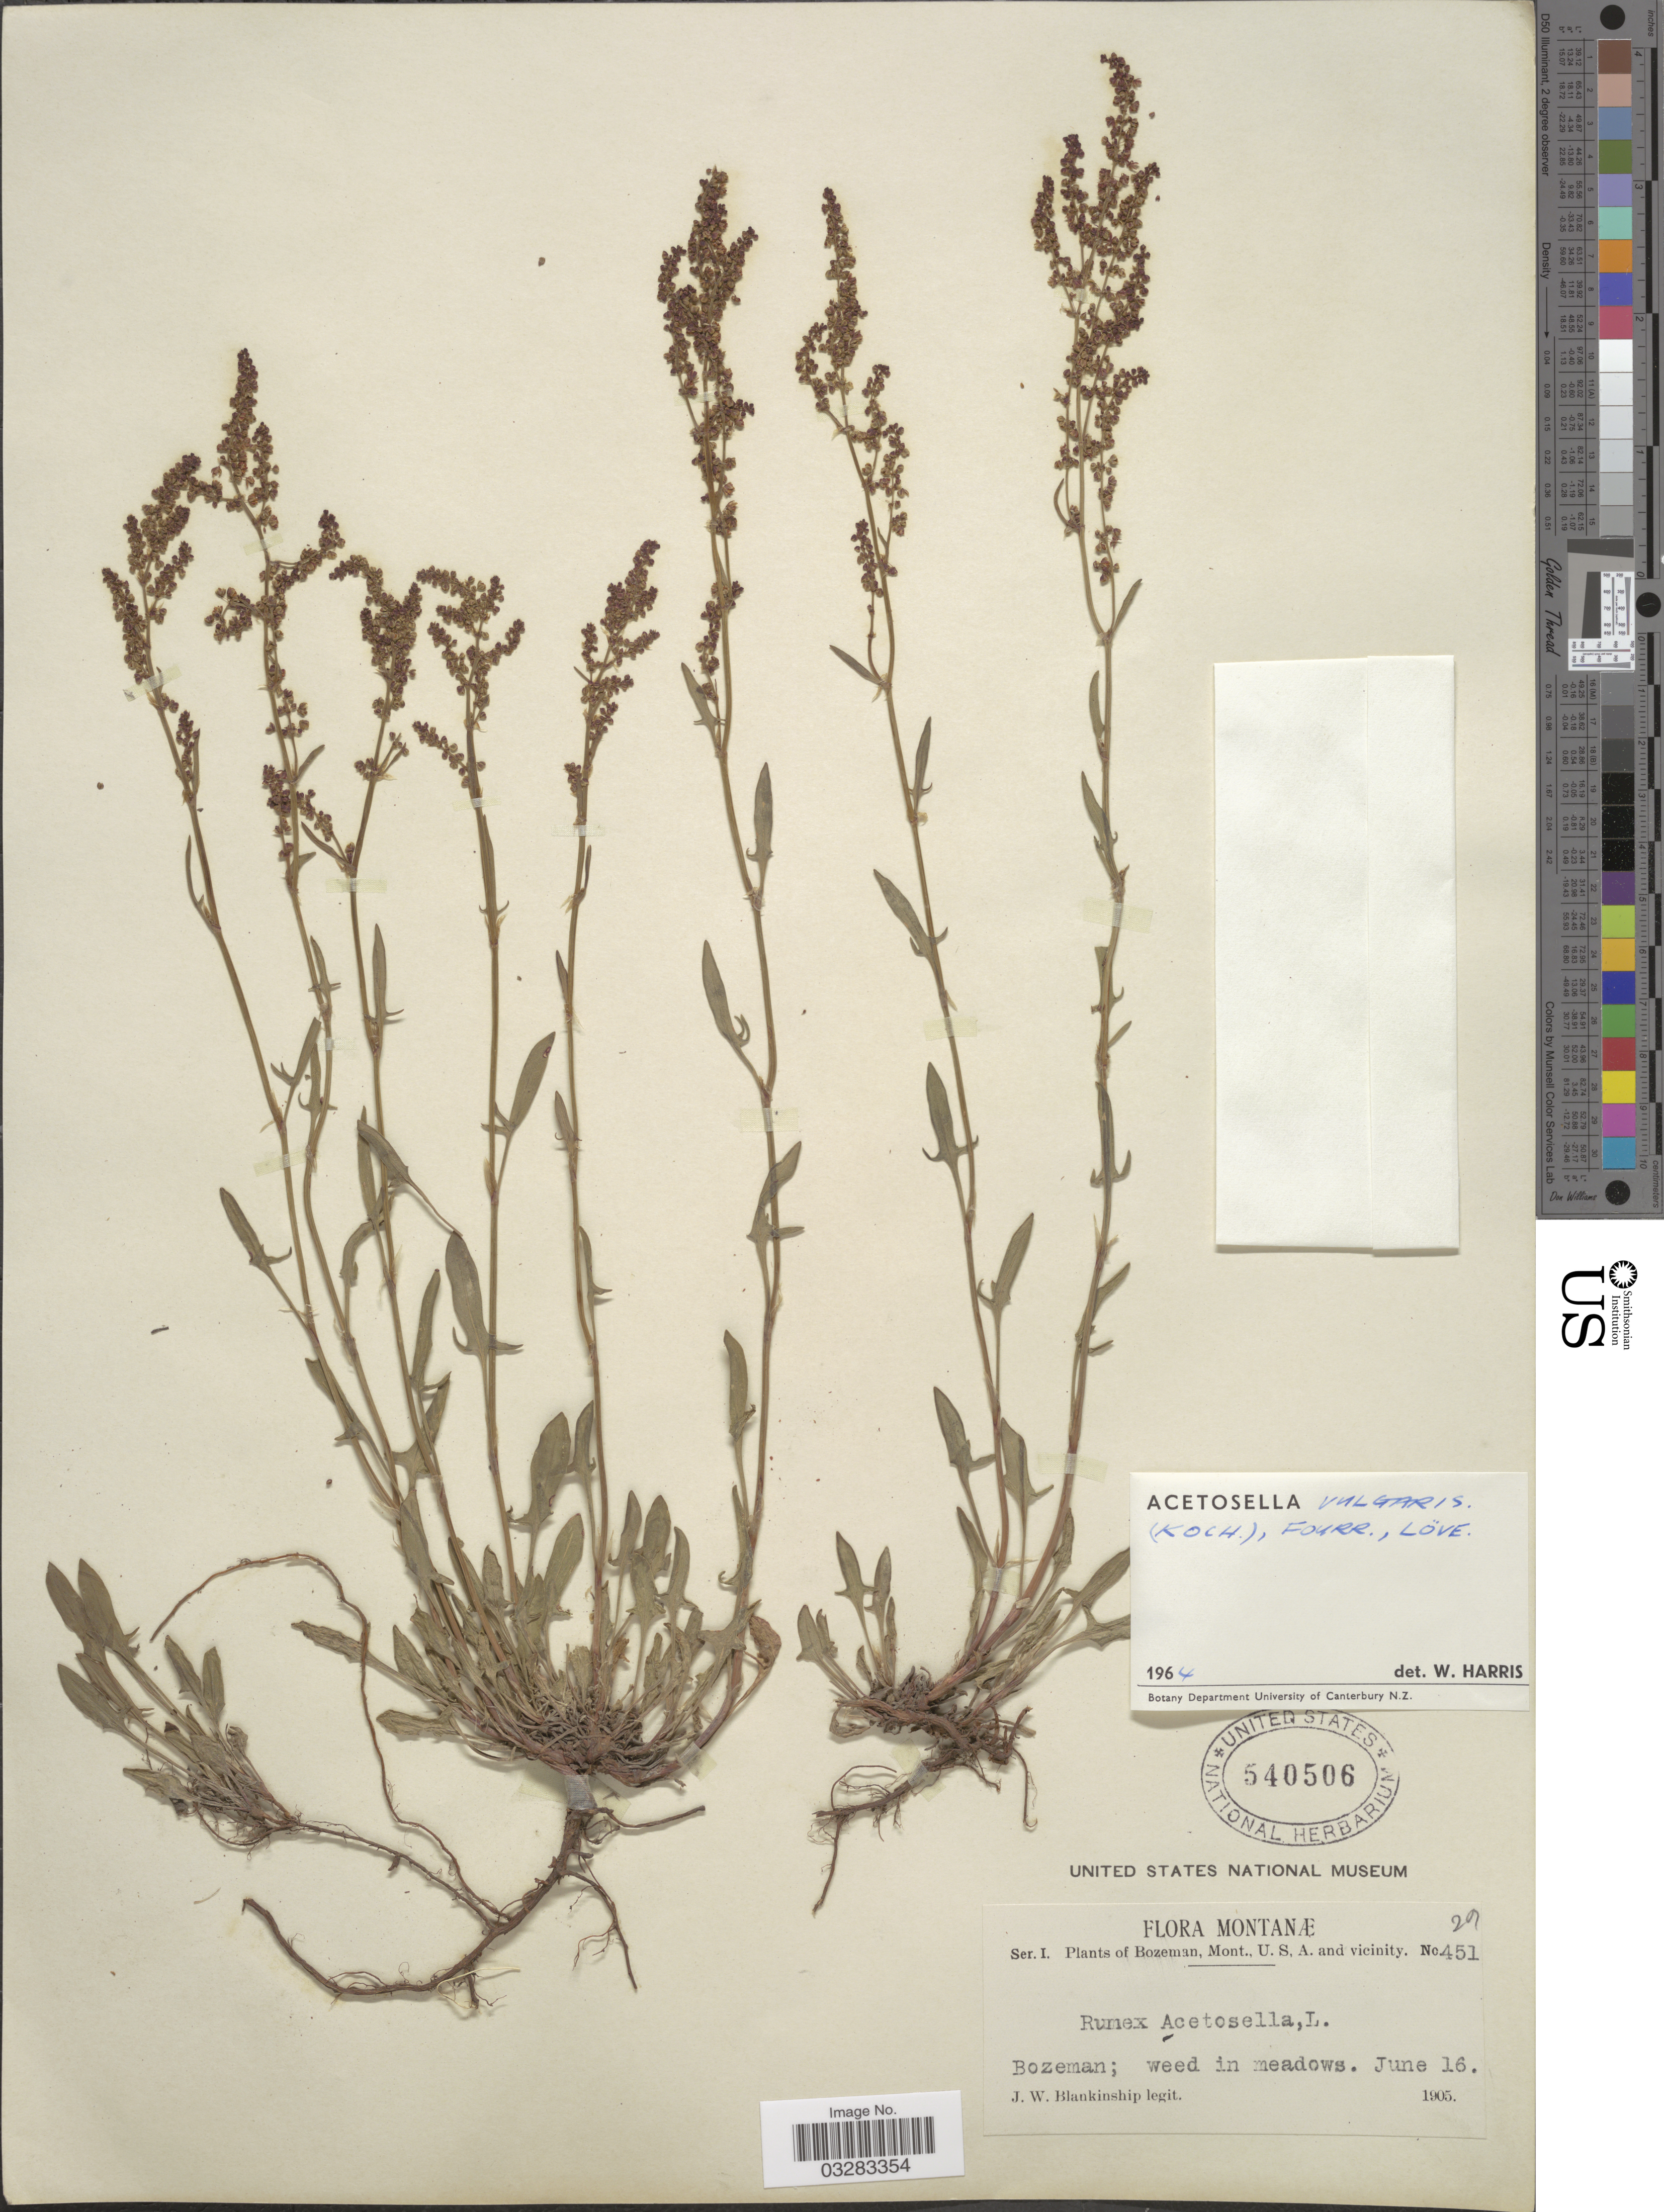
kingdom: Plantae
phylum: Tracheophyta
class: Magnoliopsida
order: Caryophyllales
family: Polygonaceae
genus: Rumex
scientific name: Rumex acetosella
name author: L.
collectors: J. W. Blankinship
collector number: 29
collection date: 1905-06-16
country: United States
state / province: Montana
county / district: Gallatin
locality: Bozeman and vicinity.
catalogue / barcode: US 540506